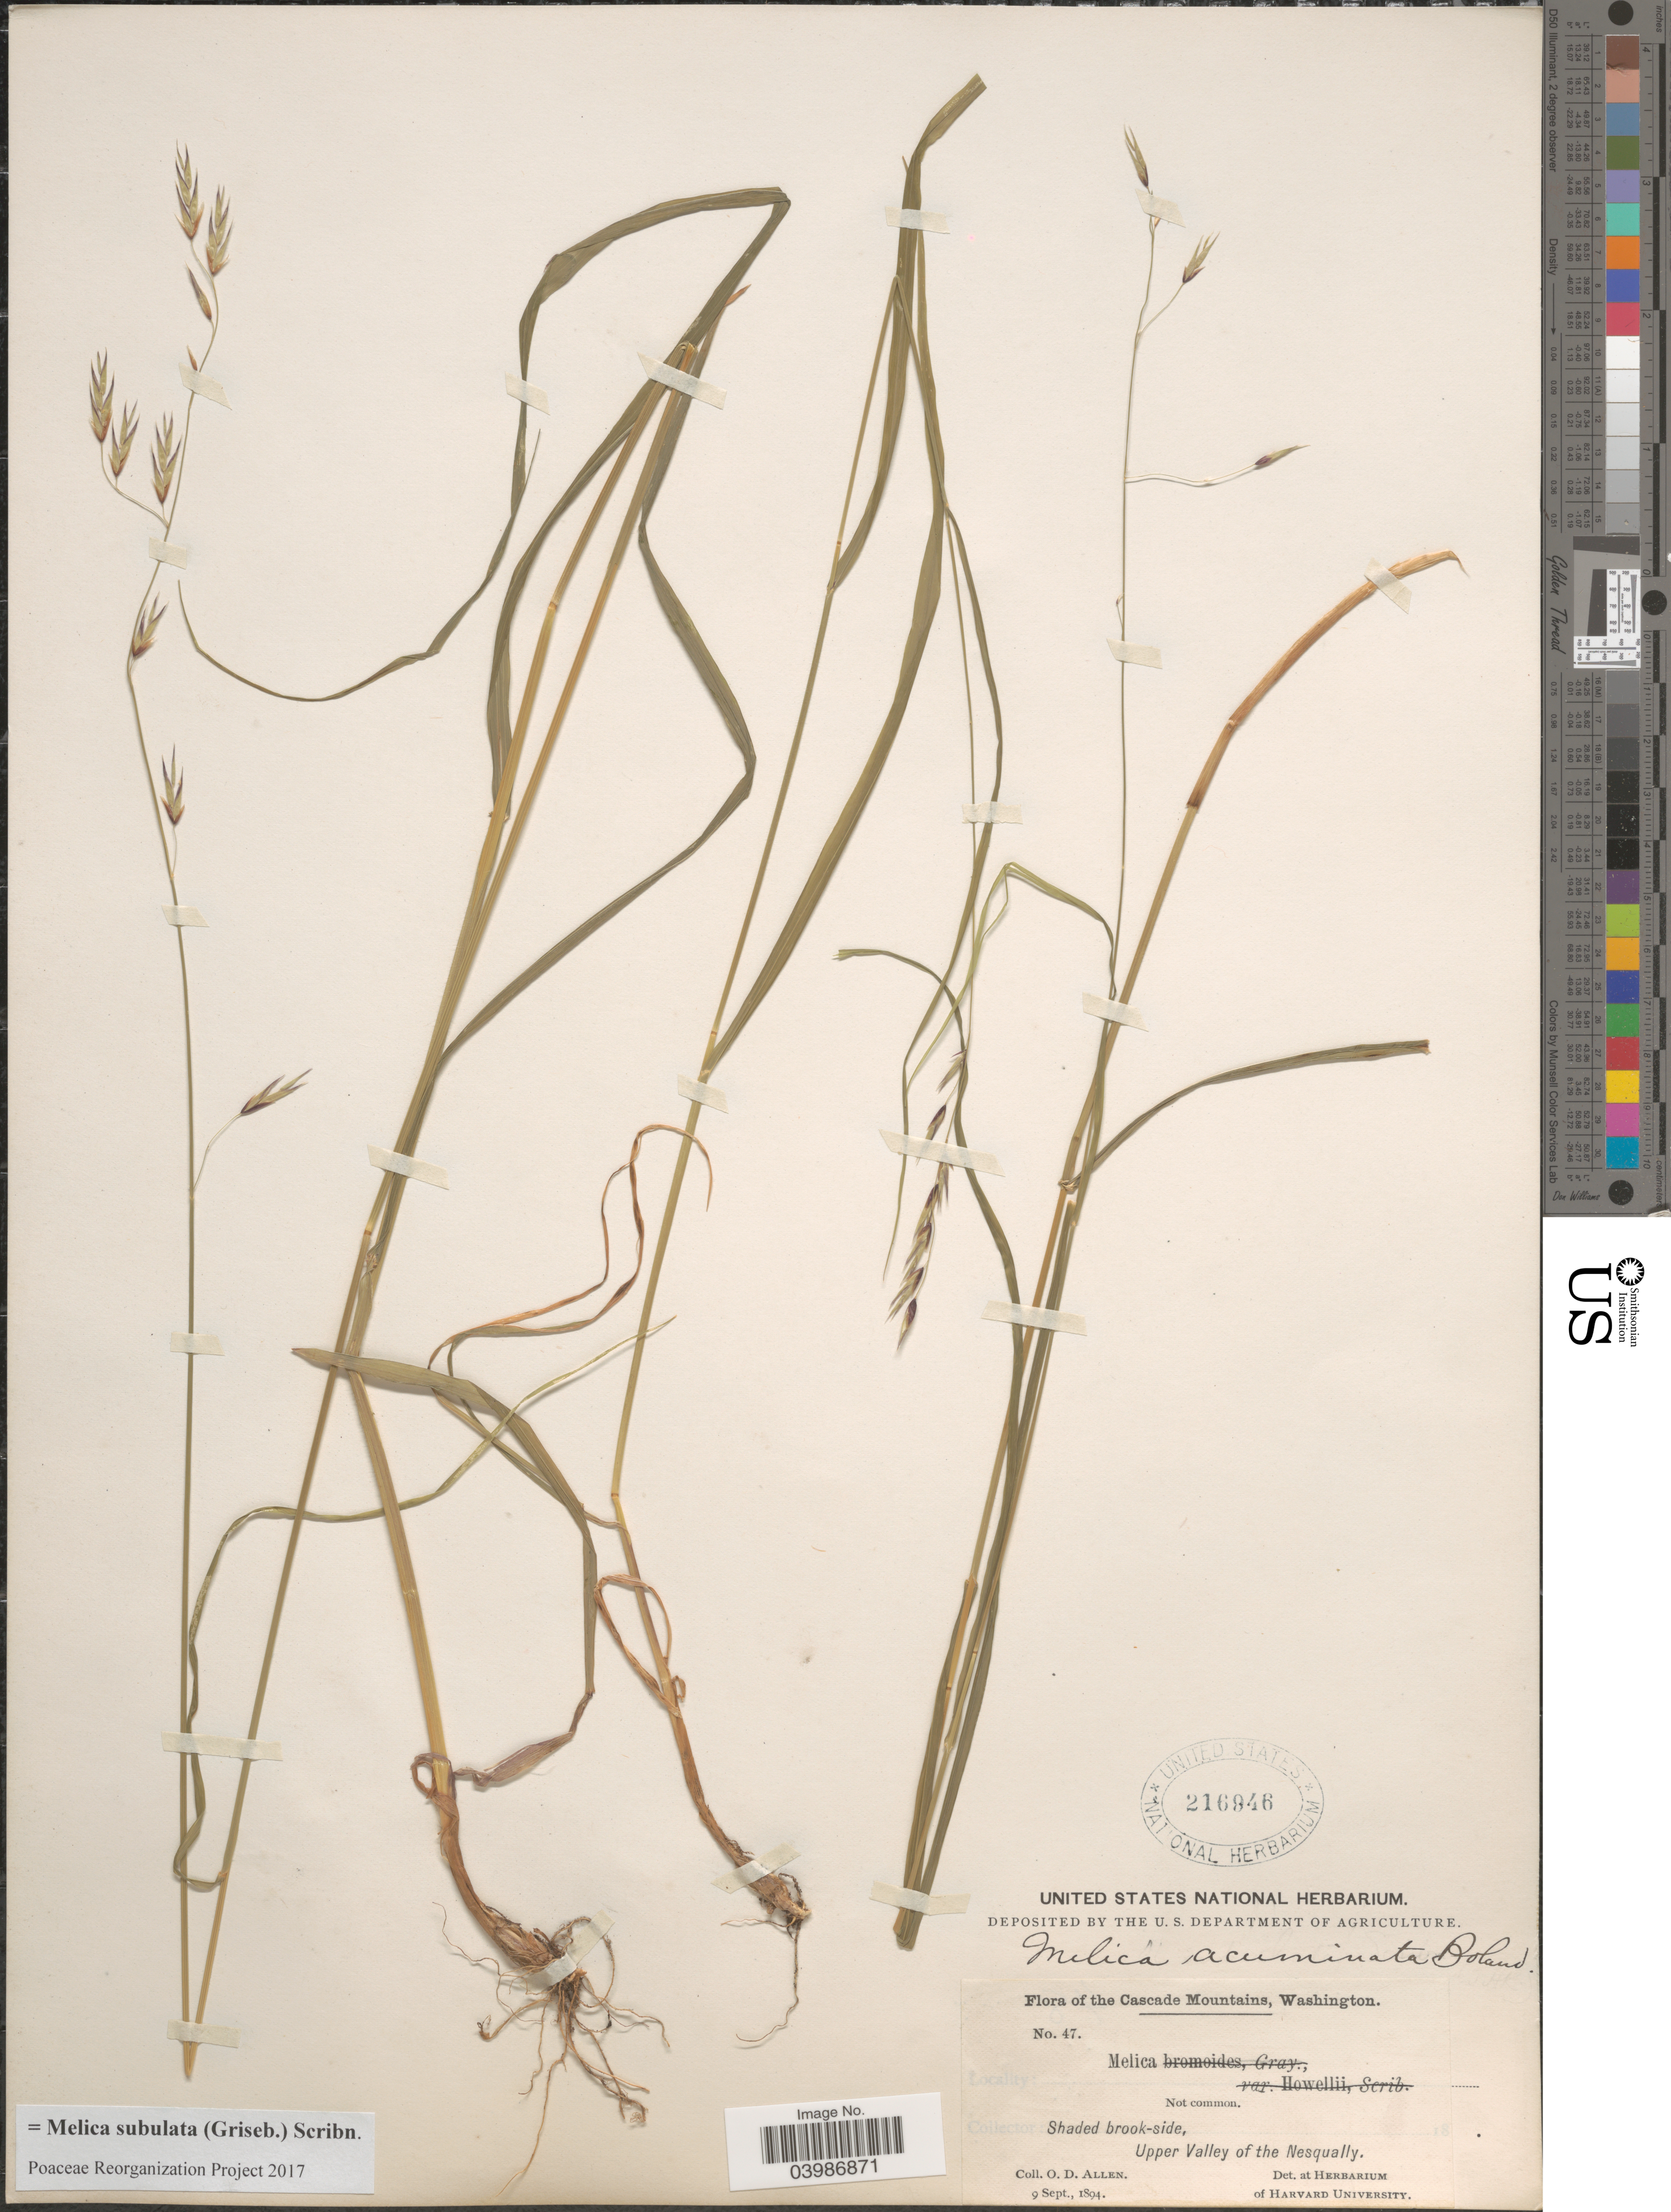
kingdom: Plantae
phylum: Tracheophyta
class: Liliopsida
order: Poales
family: Poaceae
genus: Melica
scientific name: Melica subulata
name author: (Griseb.) Scribn.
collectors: O. D. Allen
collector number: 47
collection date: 1894-09-09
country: United States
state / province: Washington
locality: The Cascade Mountains. Upper Valley of the Nesqually.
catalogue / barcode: US 216846